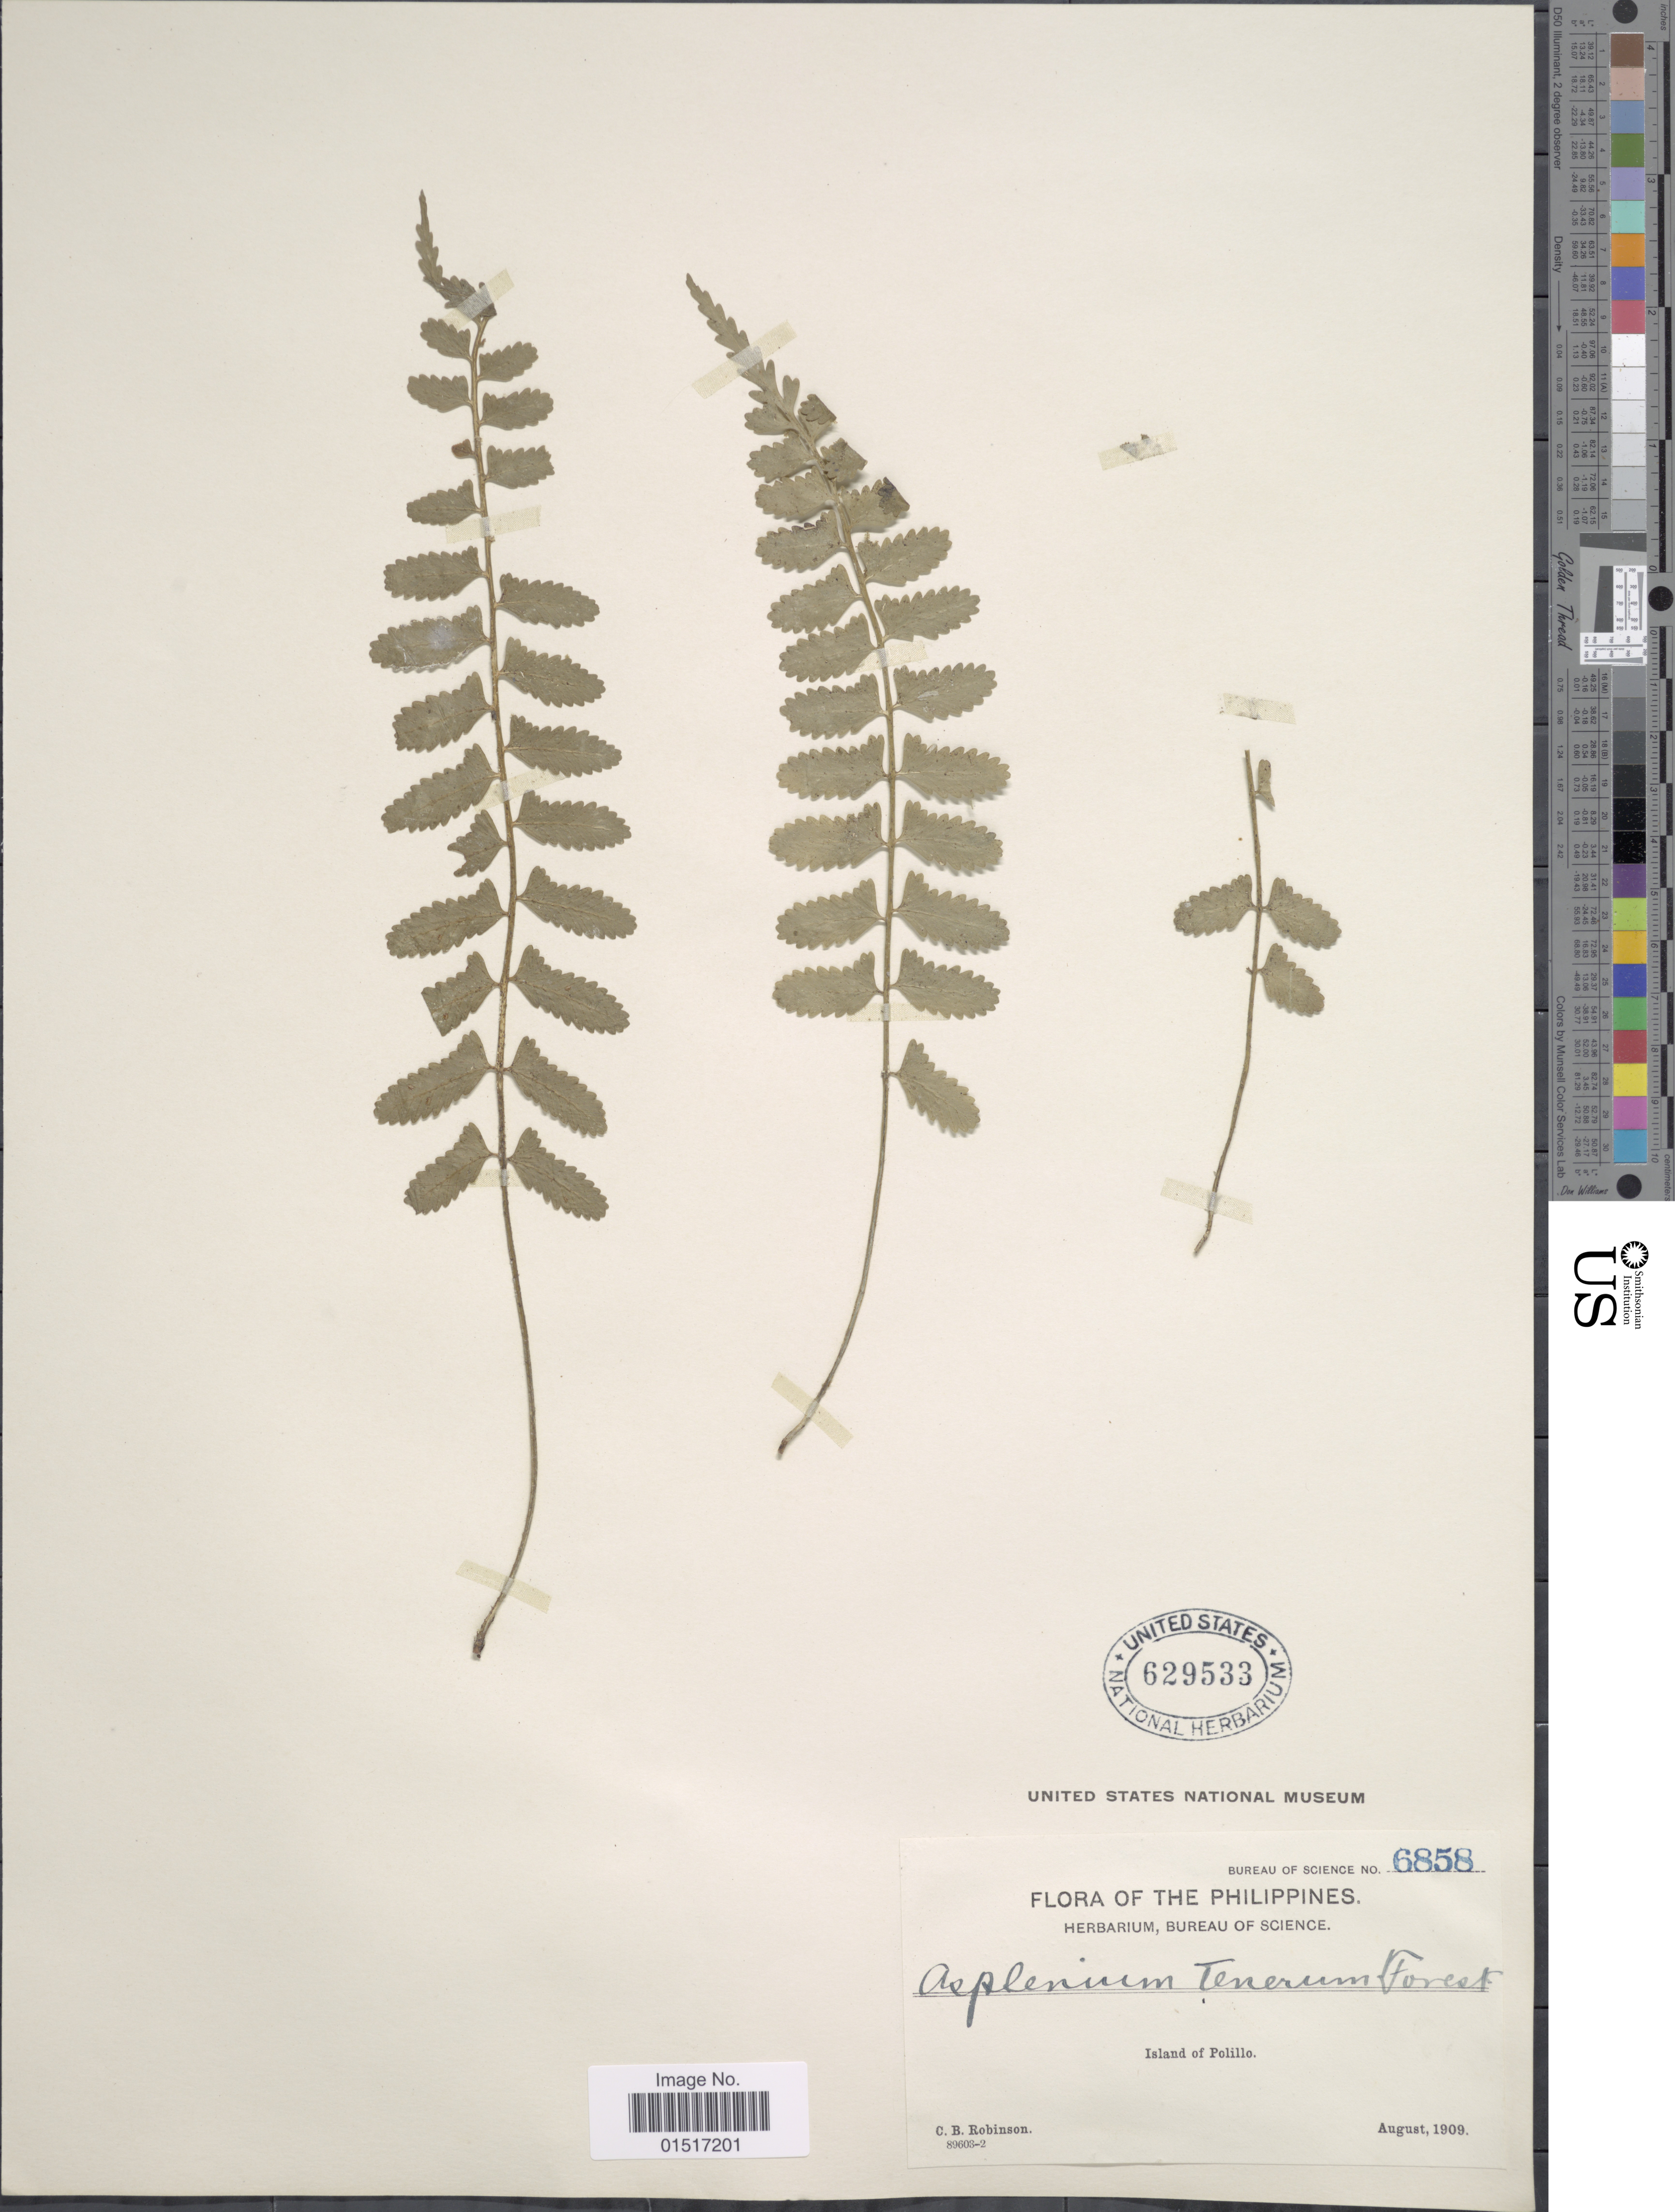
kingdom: Plantae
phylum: Tracheophyta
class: Polypodiopsida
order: Polypodiales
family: Aspleniaceae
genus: Asplenium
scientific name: Asplenium tenerum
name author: G. Forst.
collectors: C. Robinson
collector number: Bureau of Science 6858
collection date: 1909-08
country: Philippines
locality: Island of Polillo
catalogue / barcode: US 629533